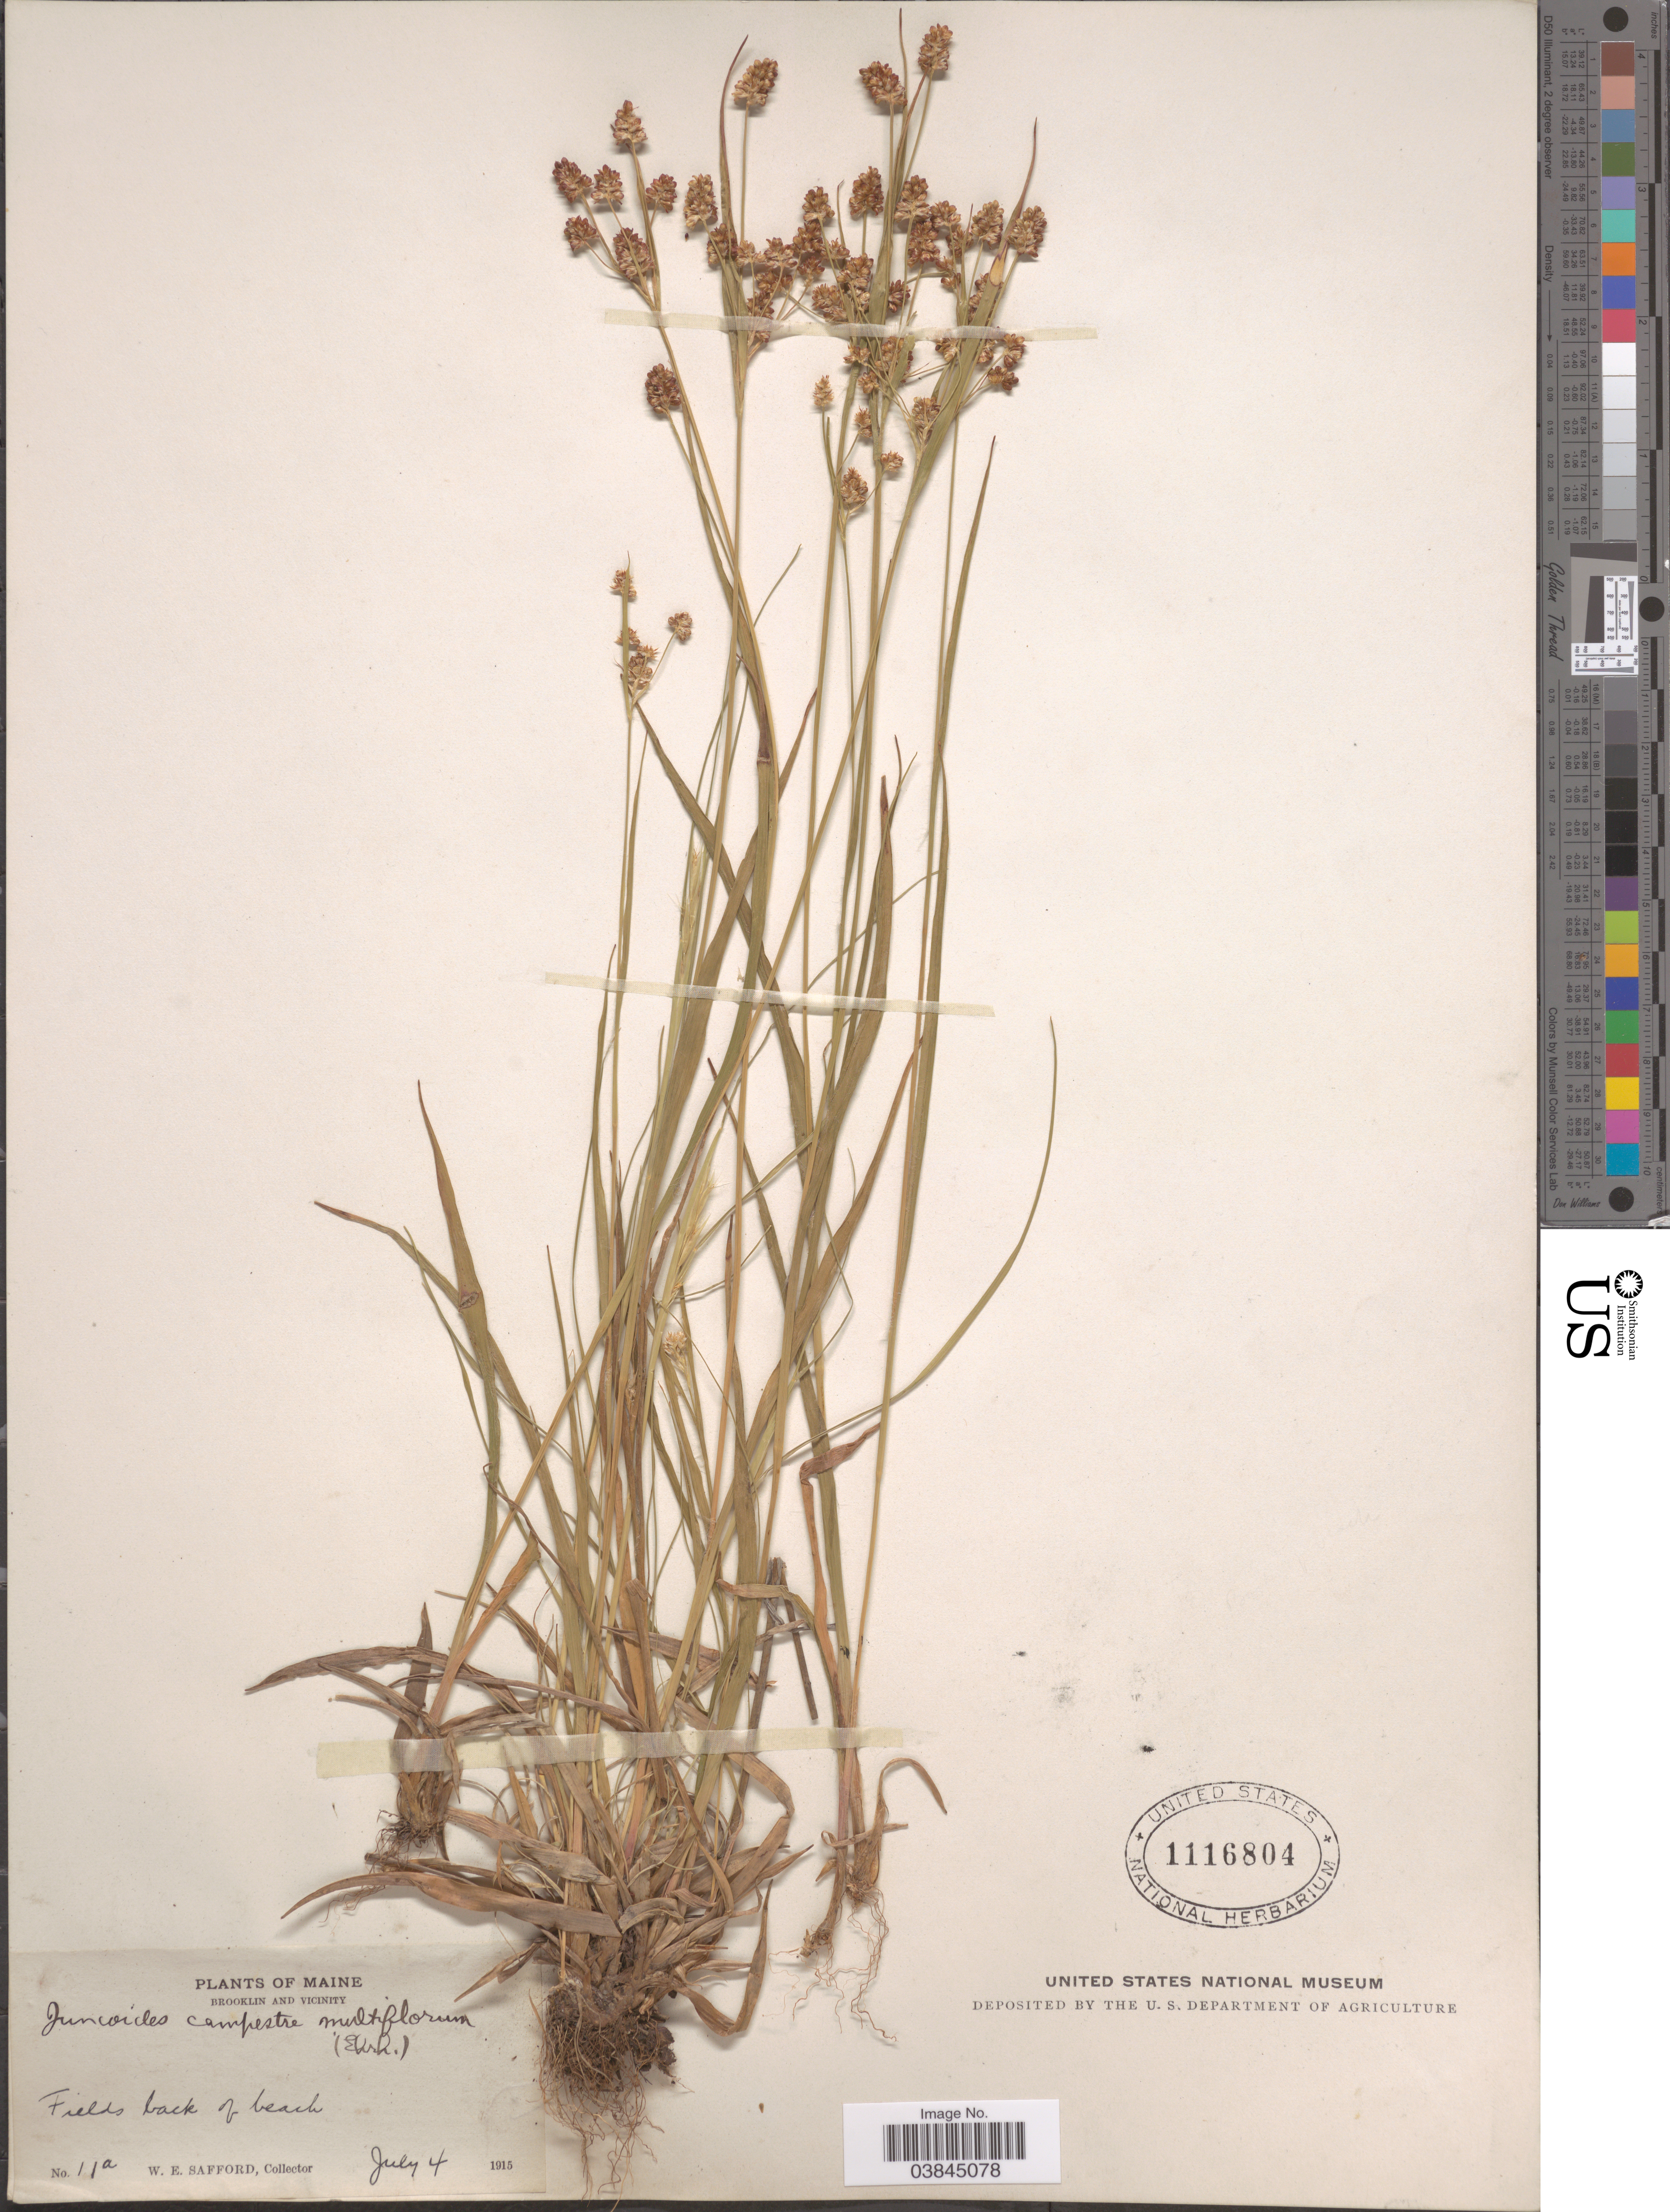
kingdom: Plantae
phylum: Tracheophyta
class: Liliopsida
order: Poales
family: Juncaceae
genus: Luzula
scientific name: Luzula campestris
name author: (L.) DC.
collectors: W. E. Safford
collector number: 11a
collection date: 1915-07-04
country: United States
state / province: Maine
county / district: Hancock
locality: Brooklin and Vicinity. Fields back of beach.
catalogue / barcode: US 1116804